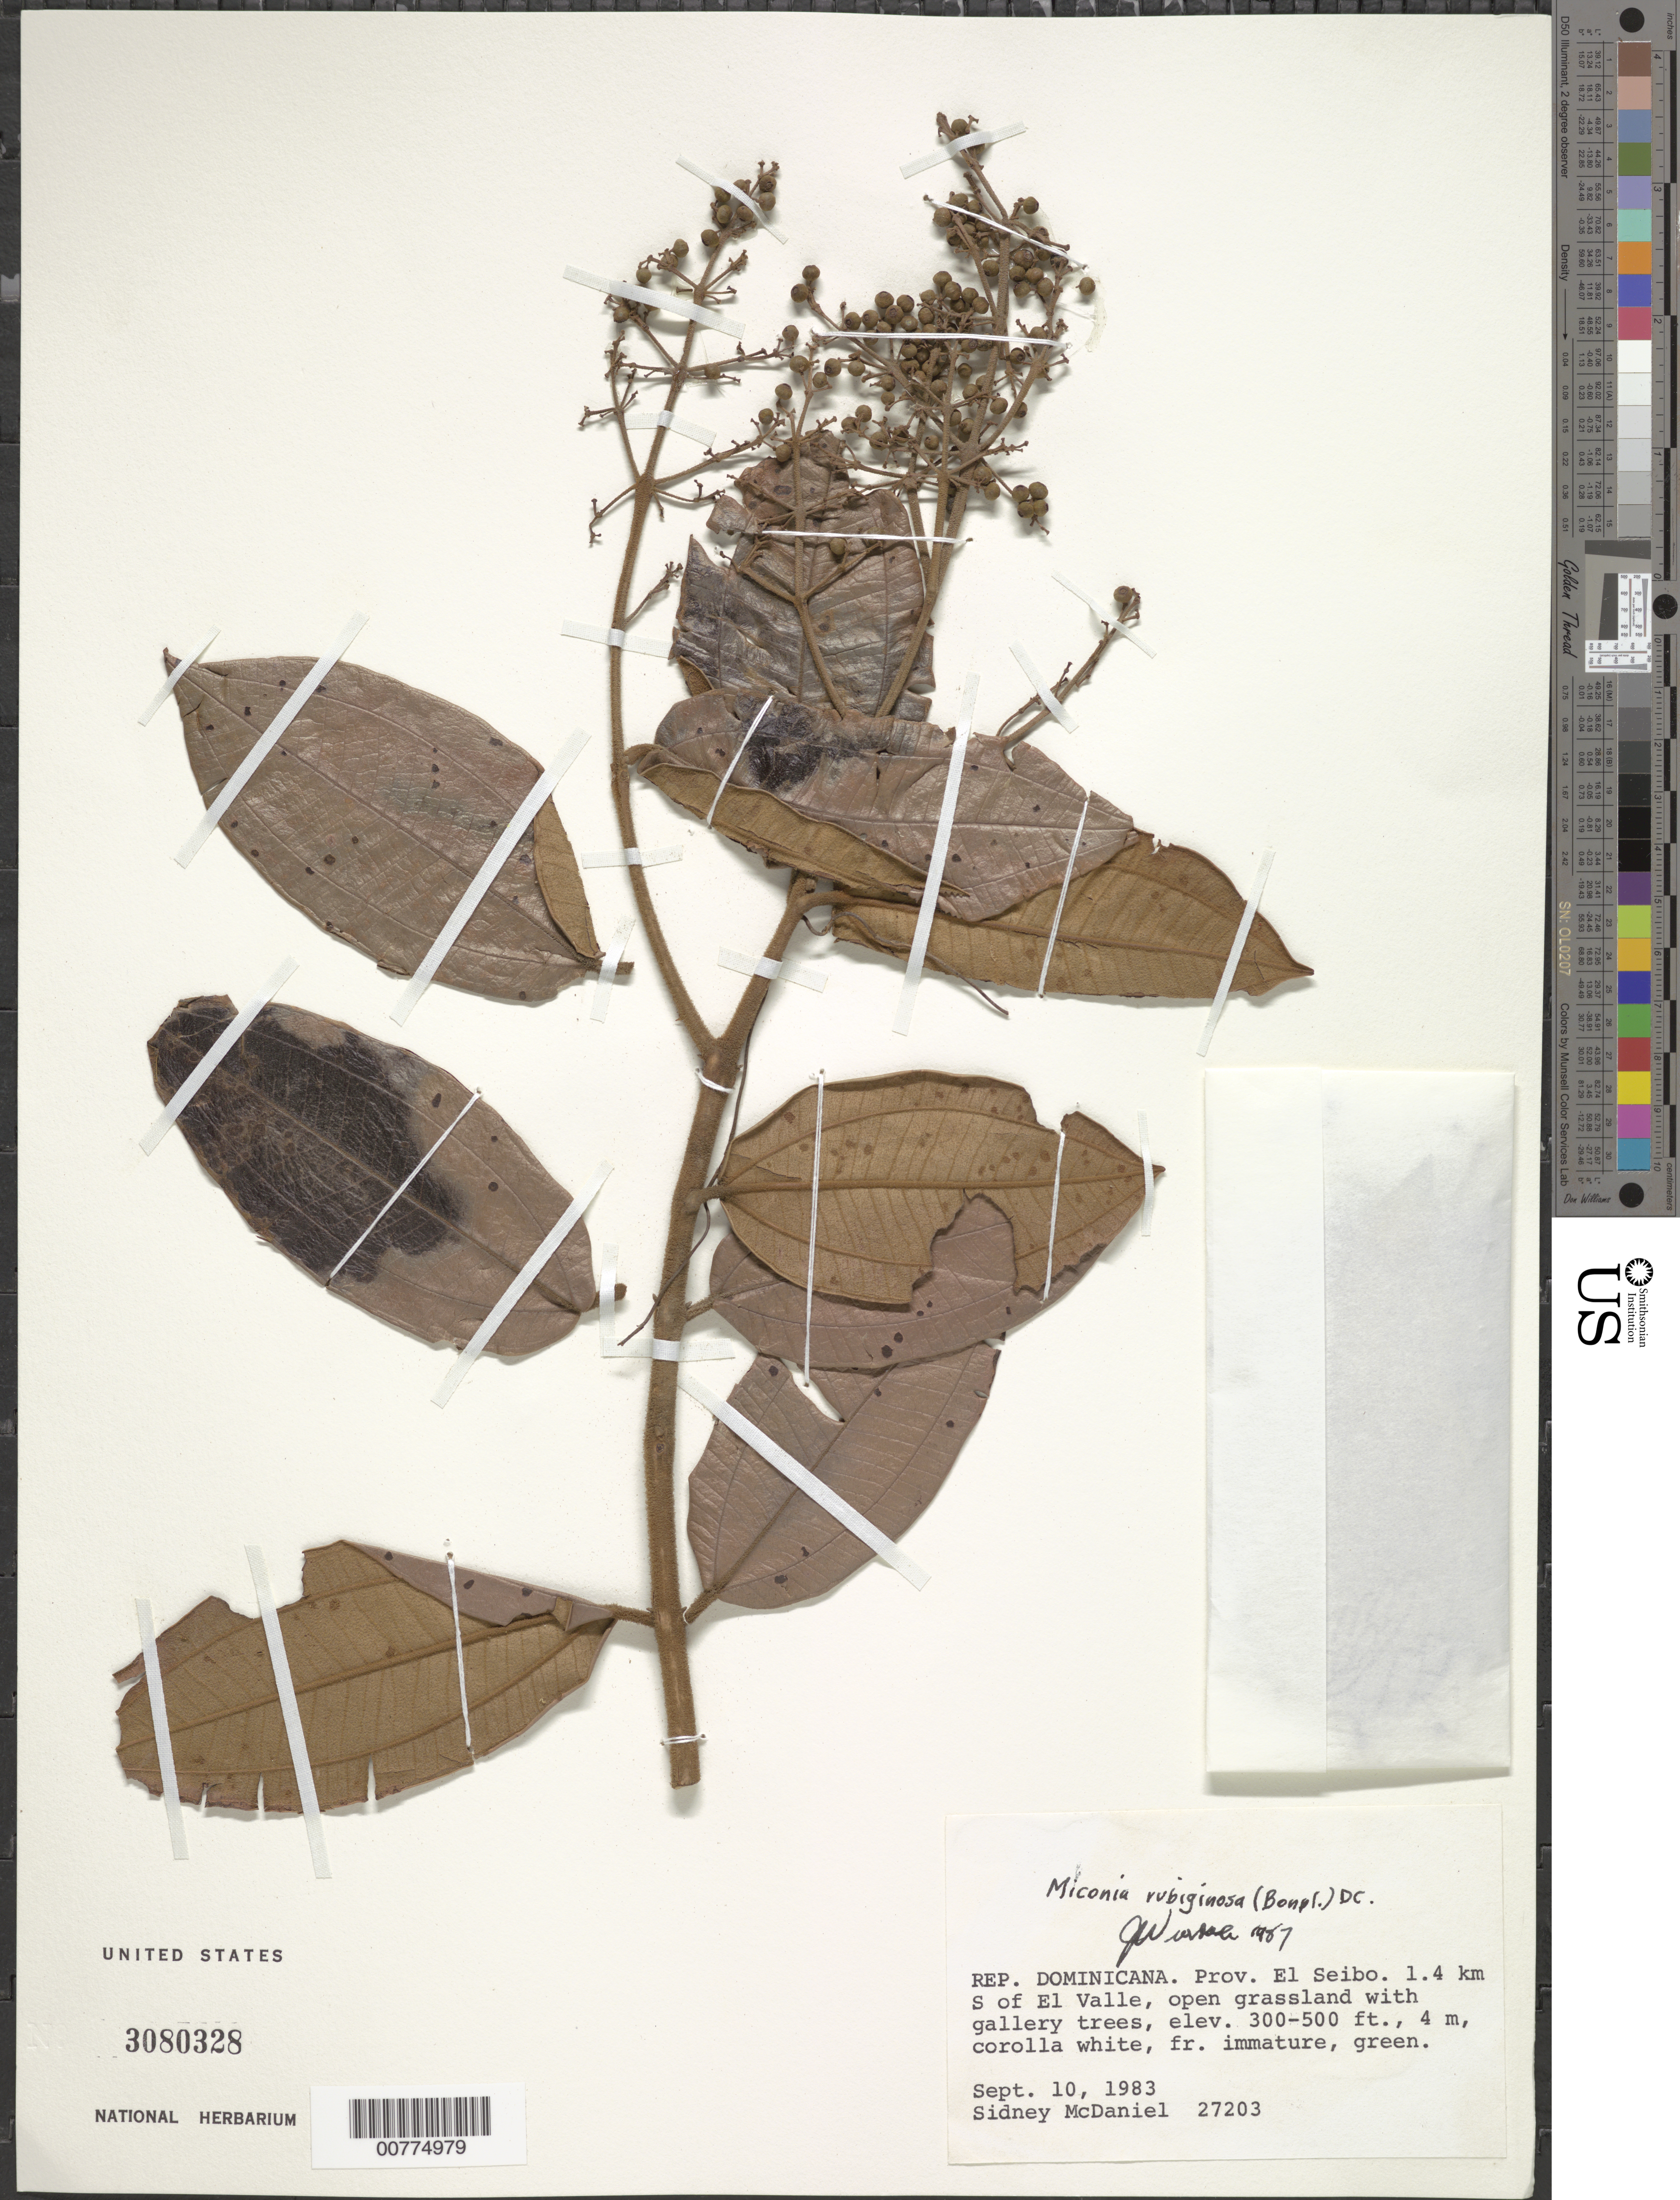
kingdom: Plantae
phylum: Tracheophyta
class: Magnoliopsida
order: Myrtales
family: Melastomataceae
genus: Miconia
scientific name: Miconia rubiginosa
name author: (Bonpl.) DC.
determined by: Wurdack, John J., (US), US (UNITED STATES)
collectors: S. McDaniel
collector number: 27203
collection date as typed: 10 Sep 1983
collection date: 1983-09-10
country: Dominican Republic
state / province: El Seibo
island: Hispaniola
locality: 1.4 km S of El Valle.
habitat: Open grassland with gallery trees.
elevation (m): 91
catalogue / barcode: US 3080328